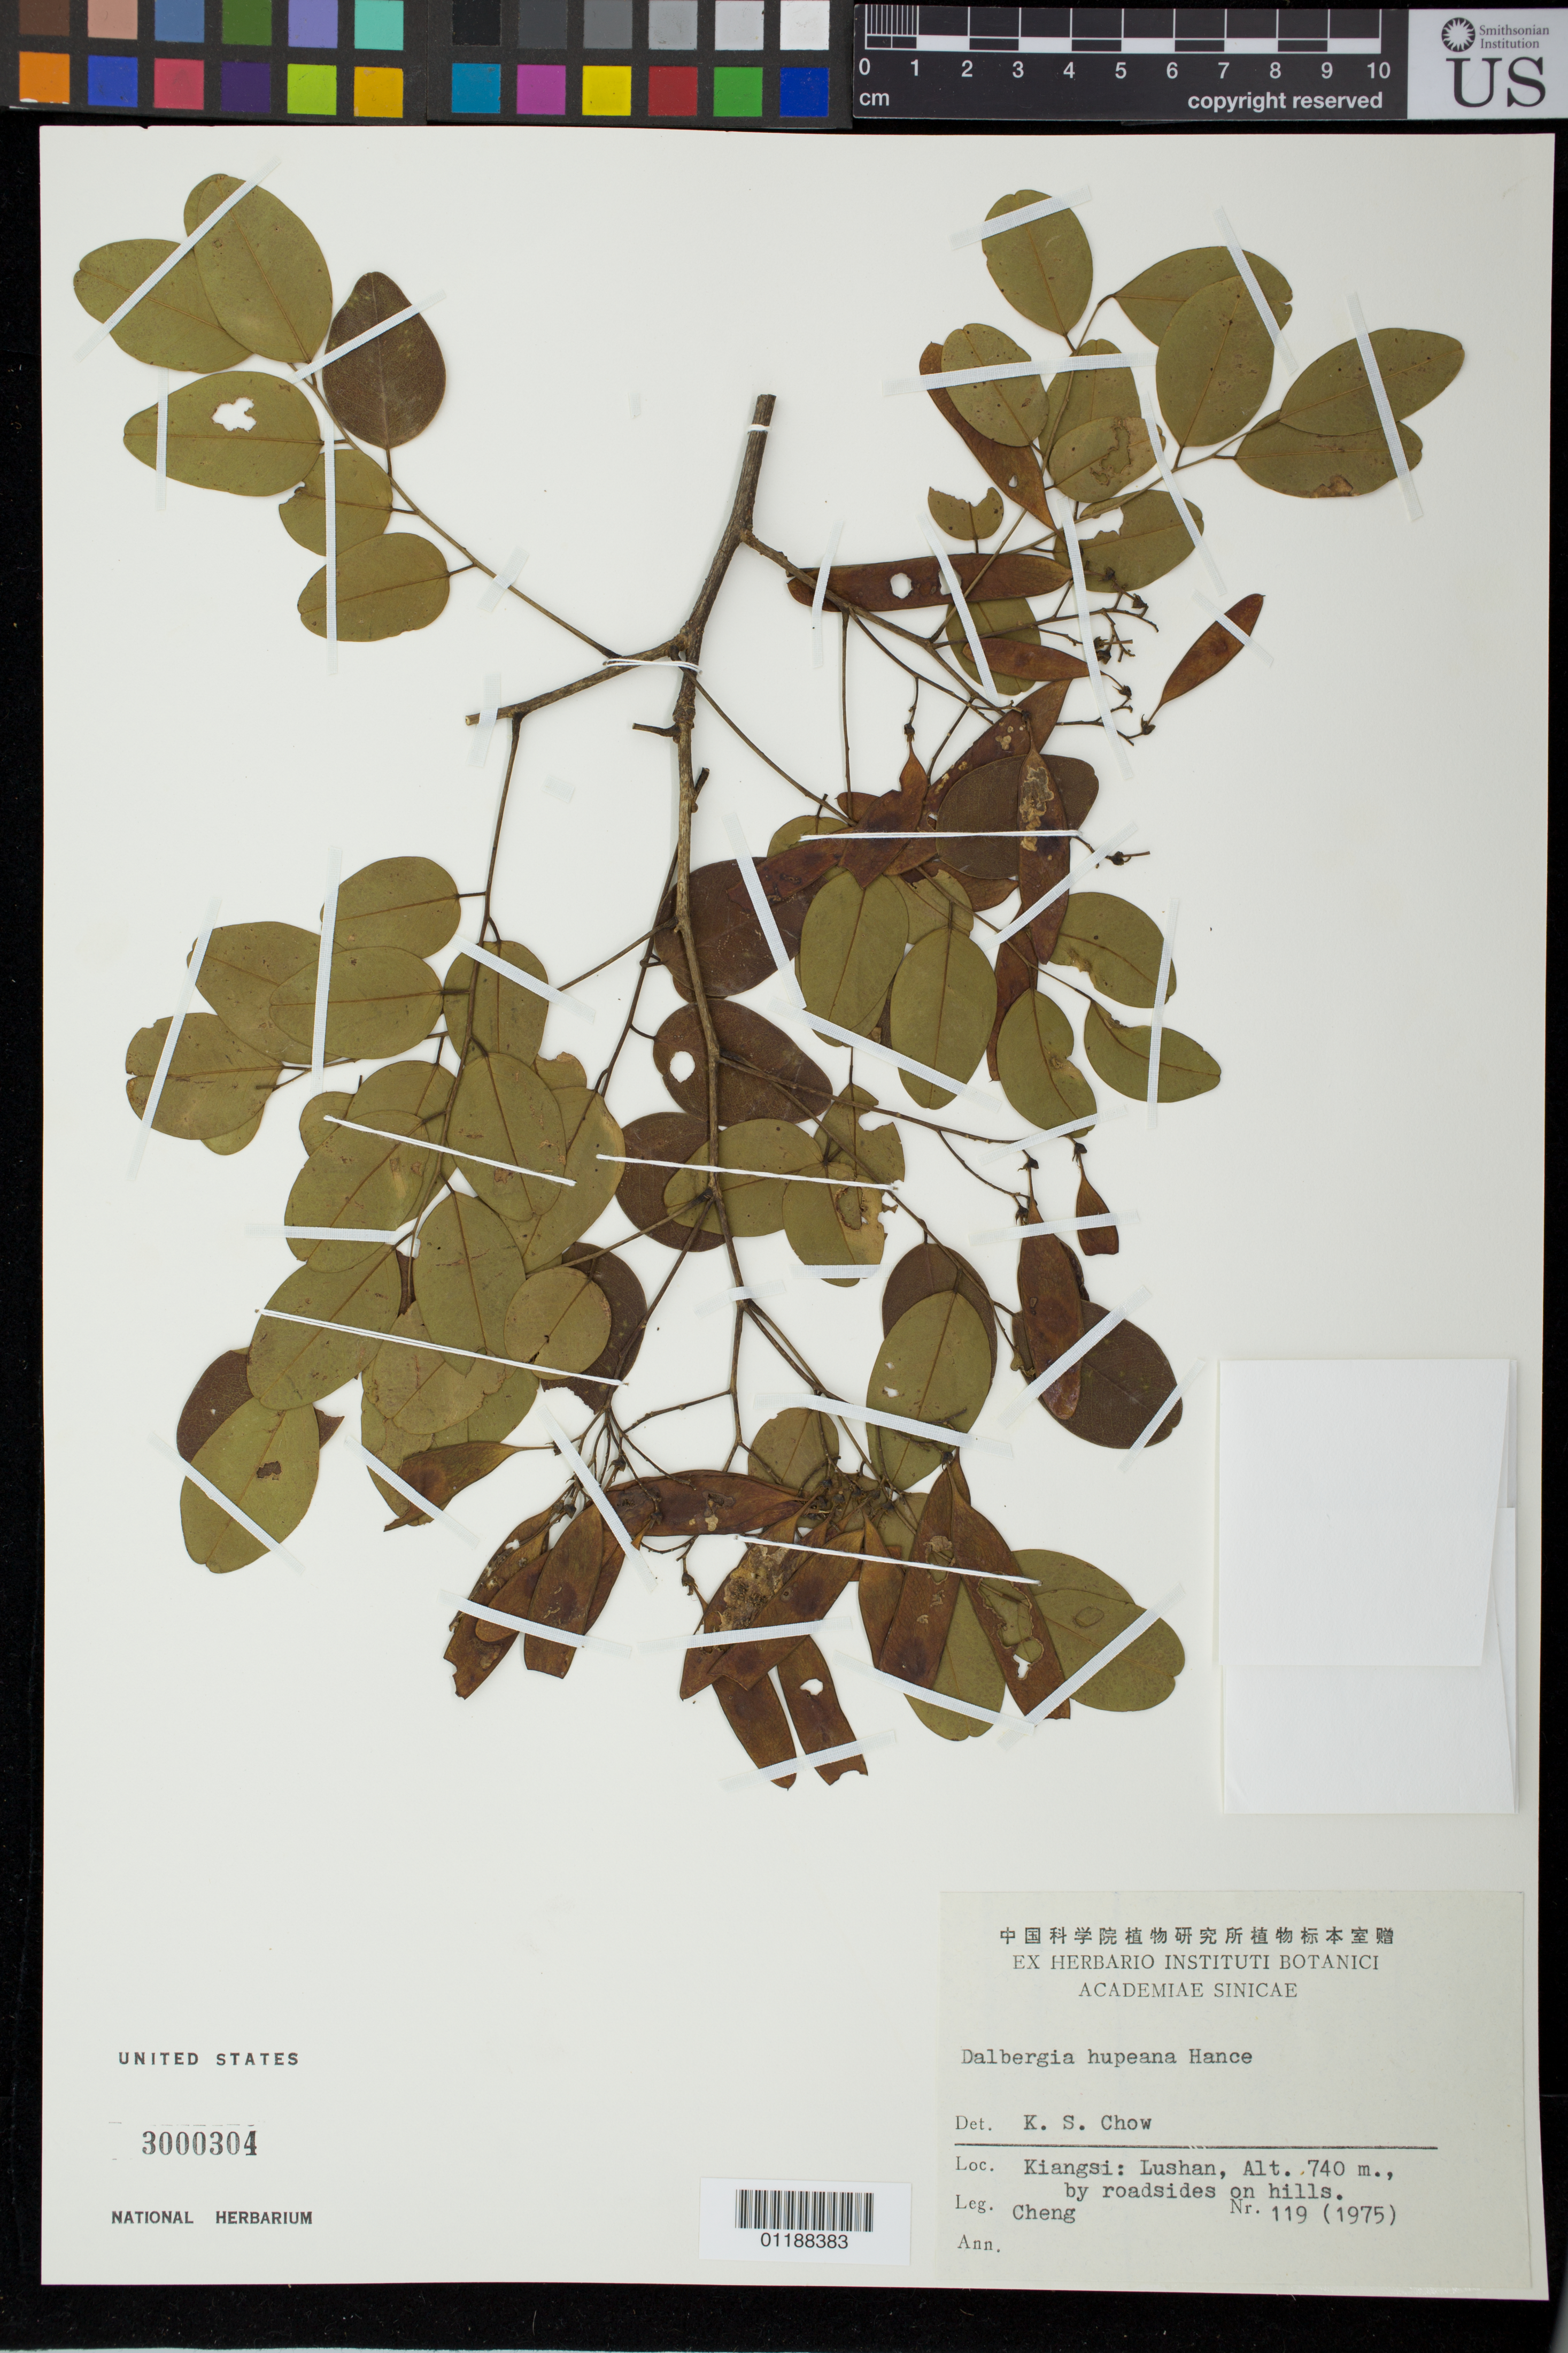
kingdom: Plantae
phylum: Tracheophyta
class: Magnoliopsida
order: Fabales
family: Fabaceae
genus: Dalbergia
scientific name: Dalbergia hupeana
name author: Hance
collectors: -. Cheng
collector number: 119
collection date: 1975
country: China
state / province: Jiangxi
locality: Kiangsi: Luchan, Alt. 740m., by roadside on hills.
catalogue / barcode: US 3000304